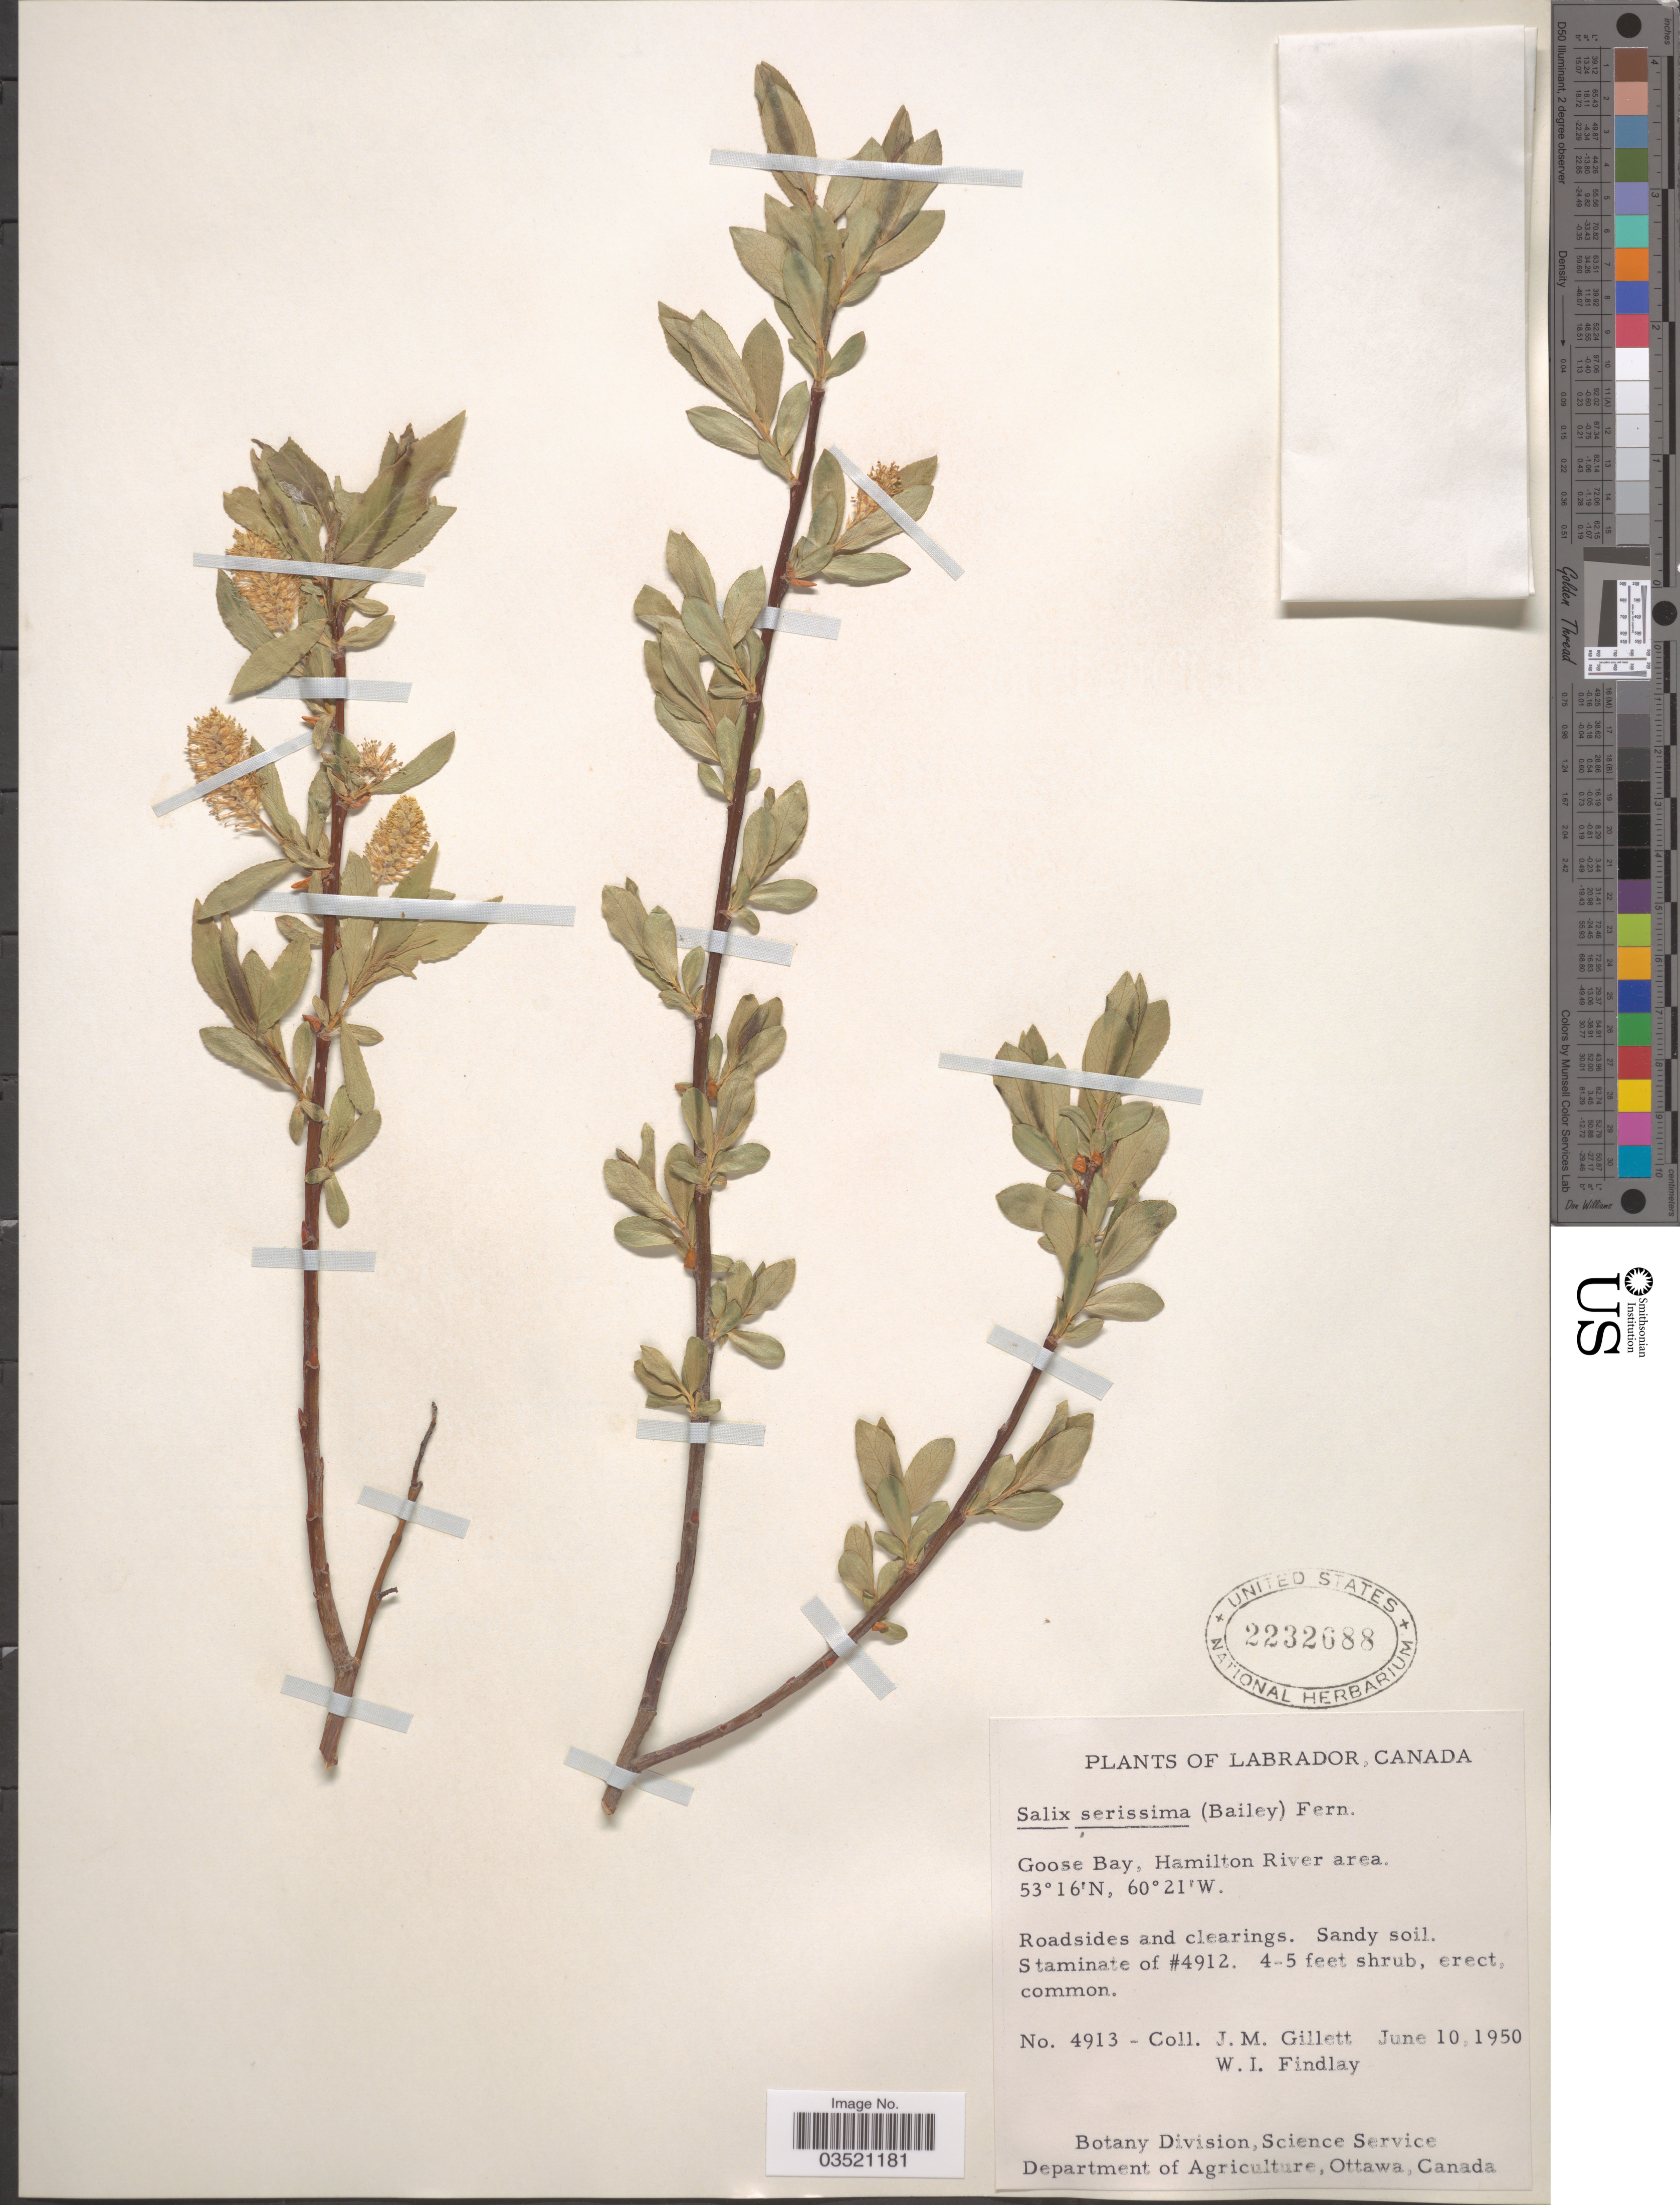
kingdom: Plantae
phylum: Tracheophyta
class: Magnoliopsida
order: Malpighiales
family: Salicaceae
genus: Salix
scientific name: Salix serissima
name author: (L.H. Bailey) Fernald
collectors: J. M. Gillett & W. Findlay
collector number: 4913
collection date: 1950-06-10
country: Canada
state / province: Newfoundland and Labrador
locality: Labrador. Goose Bay, Hamilton River area.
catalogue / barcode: US 2232688